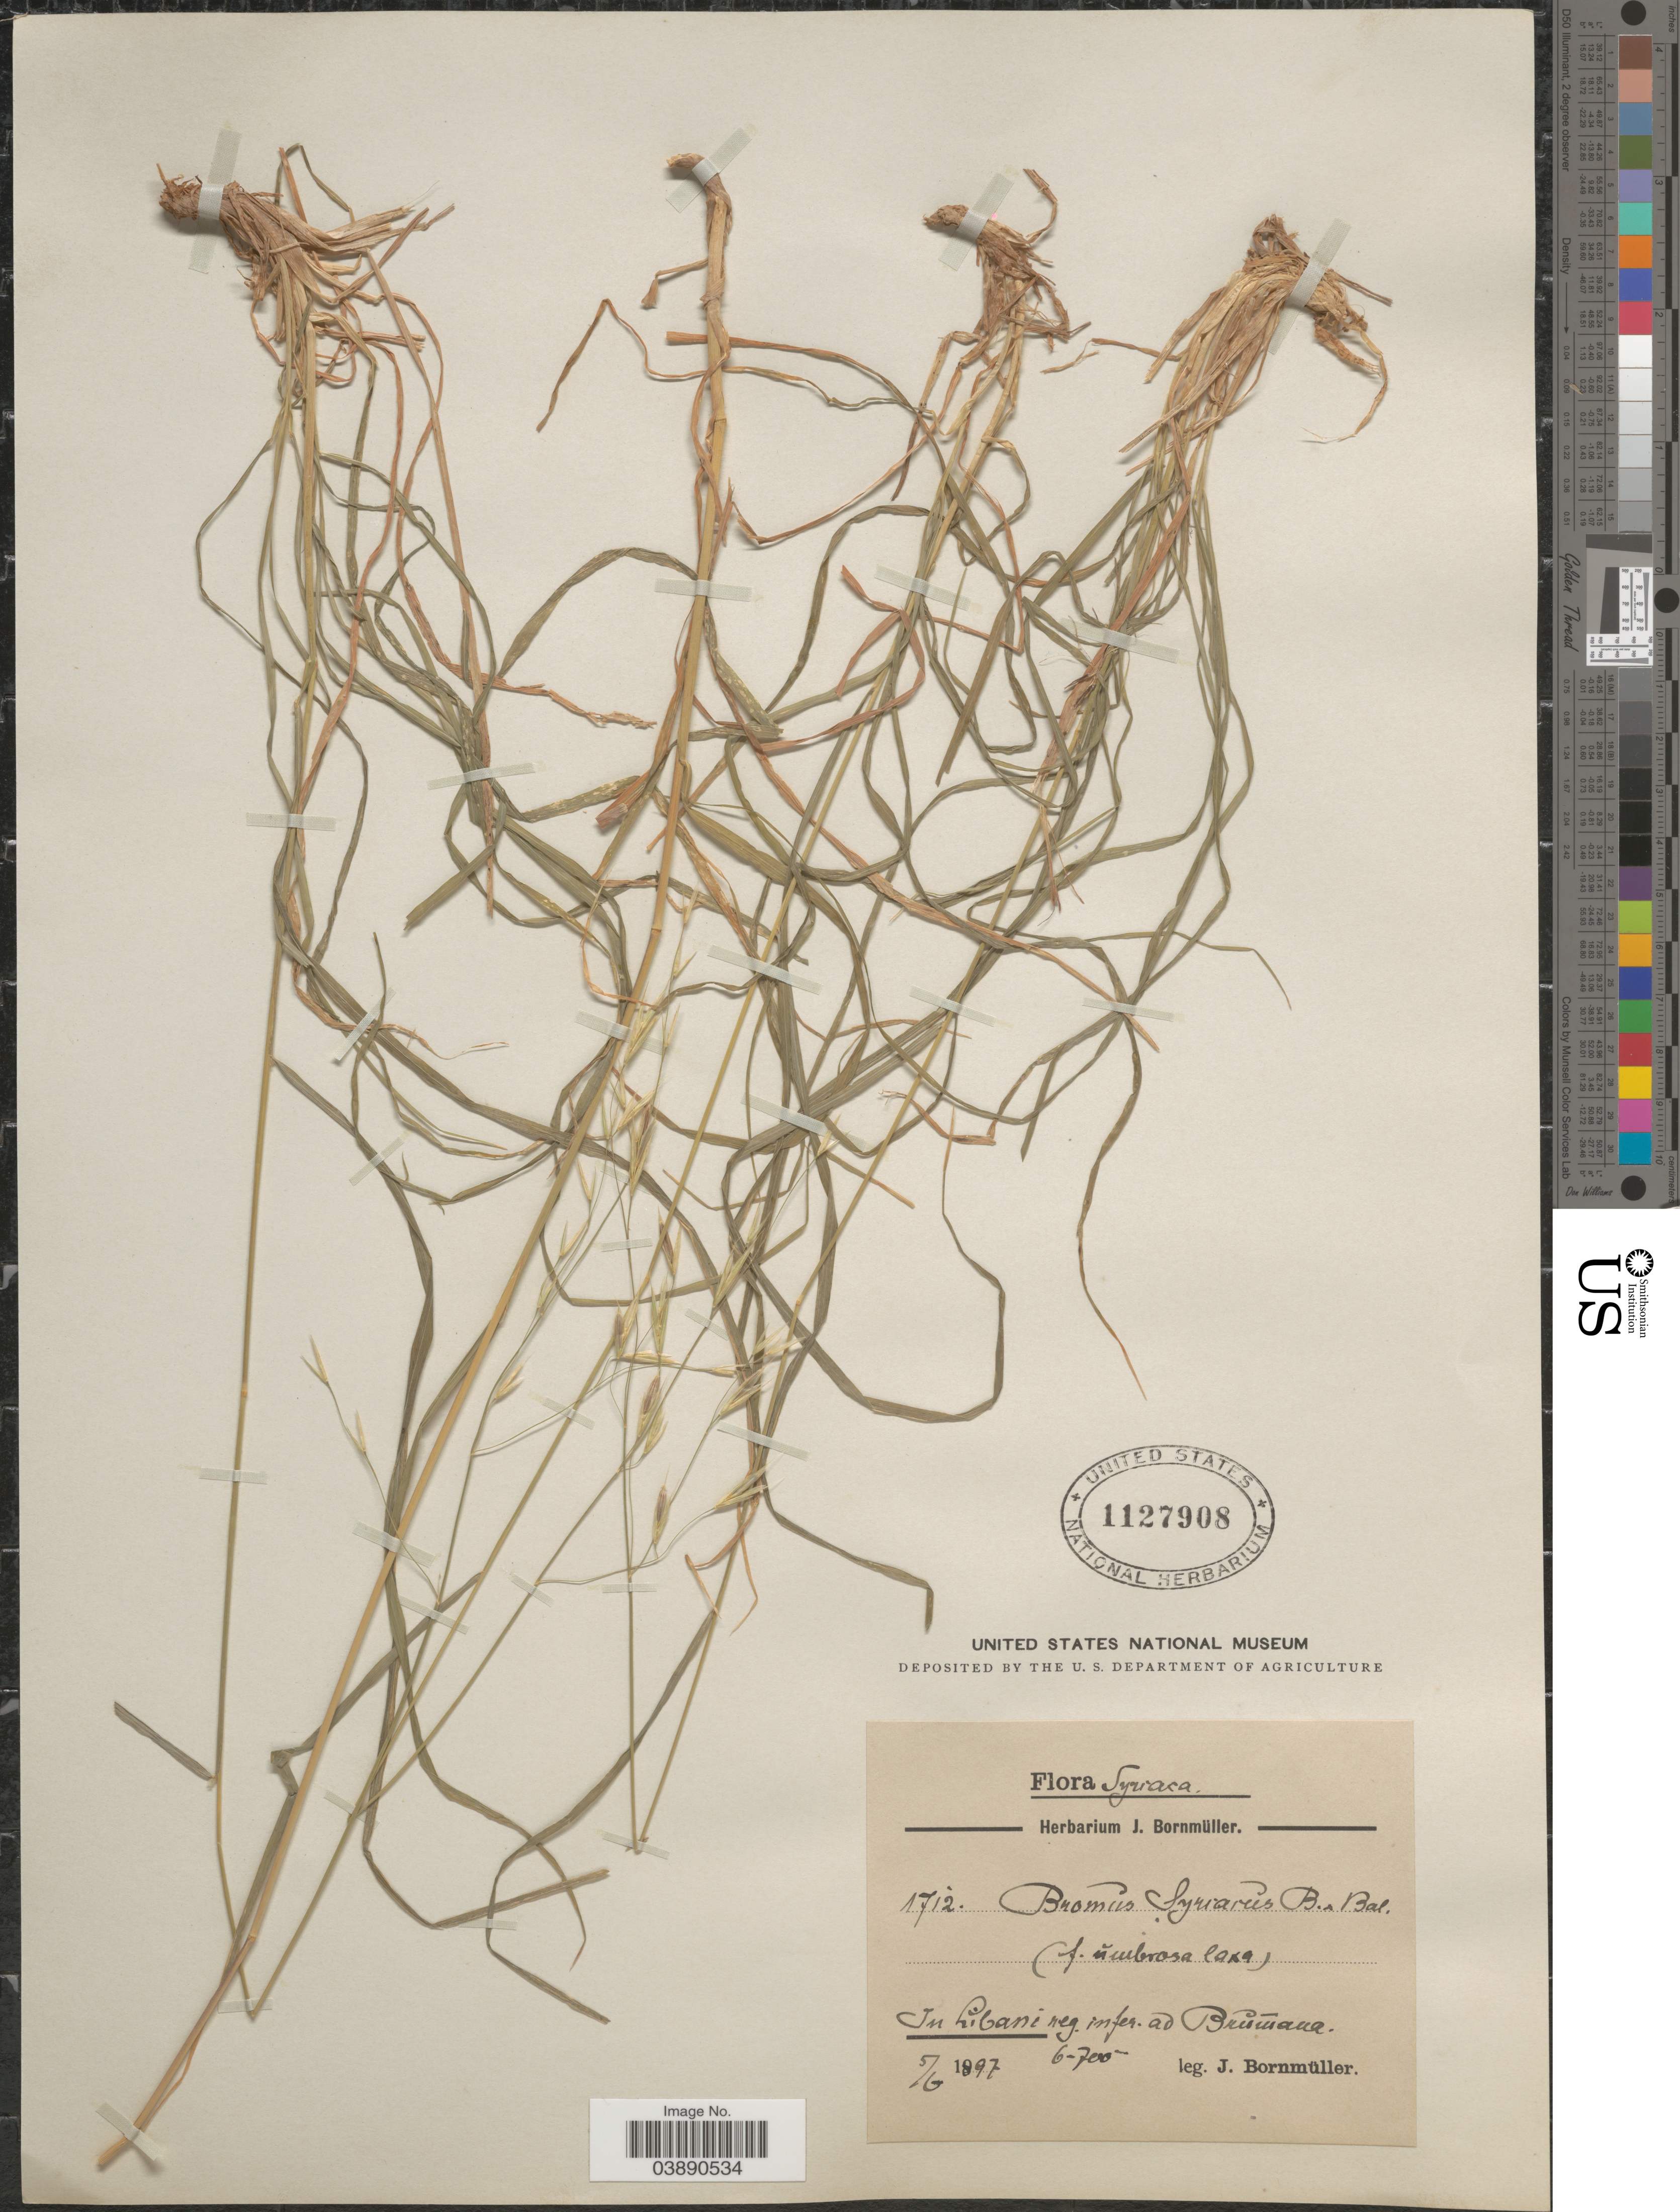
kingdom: Plantae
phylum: Tracheophyta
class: Liliopsida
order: Poales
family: Poaceae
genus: Bromus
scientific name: Bromus syriacus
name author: Boiss. & C.I. Blanche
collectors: J. Bornmüller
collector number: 1712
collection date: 1897-06-05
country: Lebanon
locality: Syriaca. In Libani reg. infer. ad Brumana.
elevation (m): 183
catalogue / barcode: US 1127908